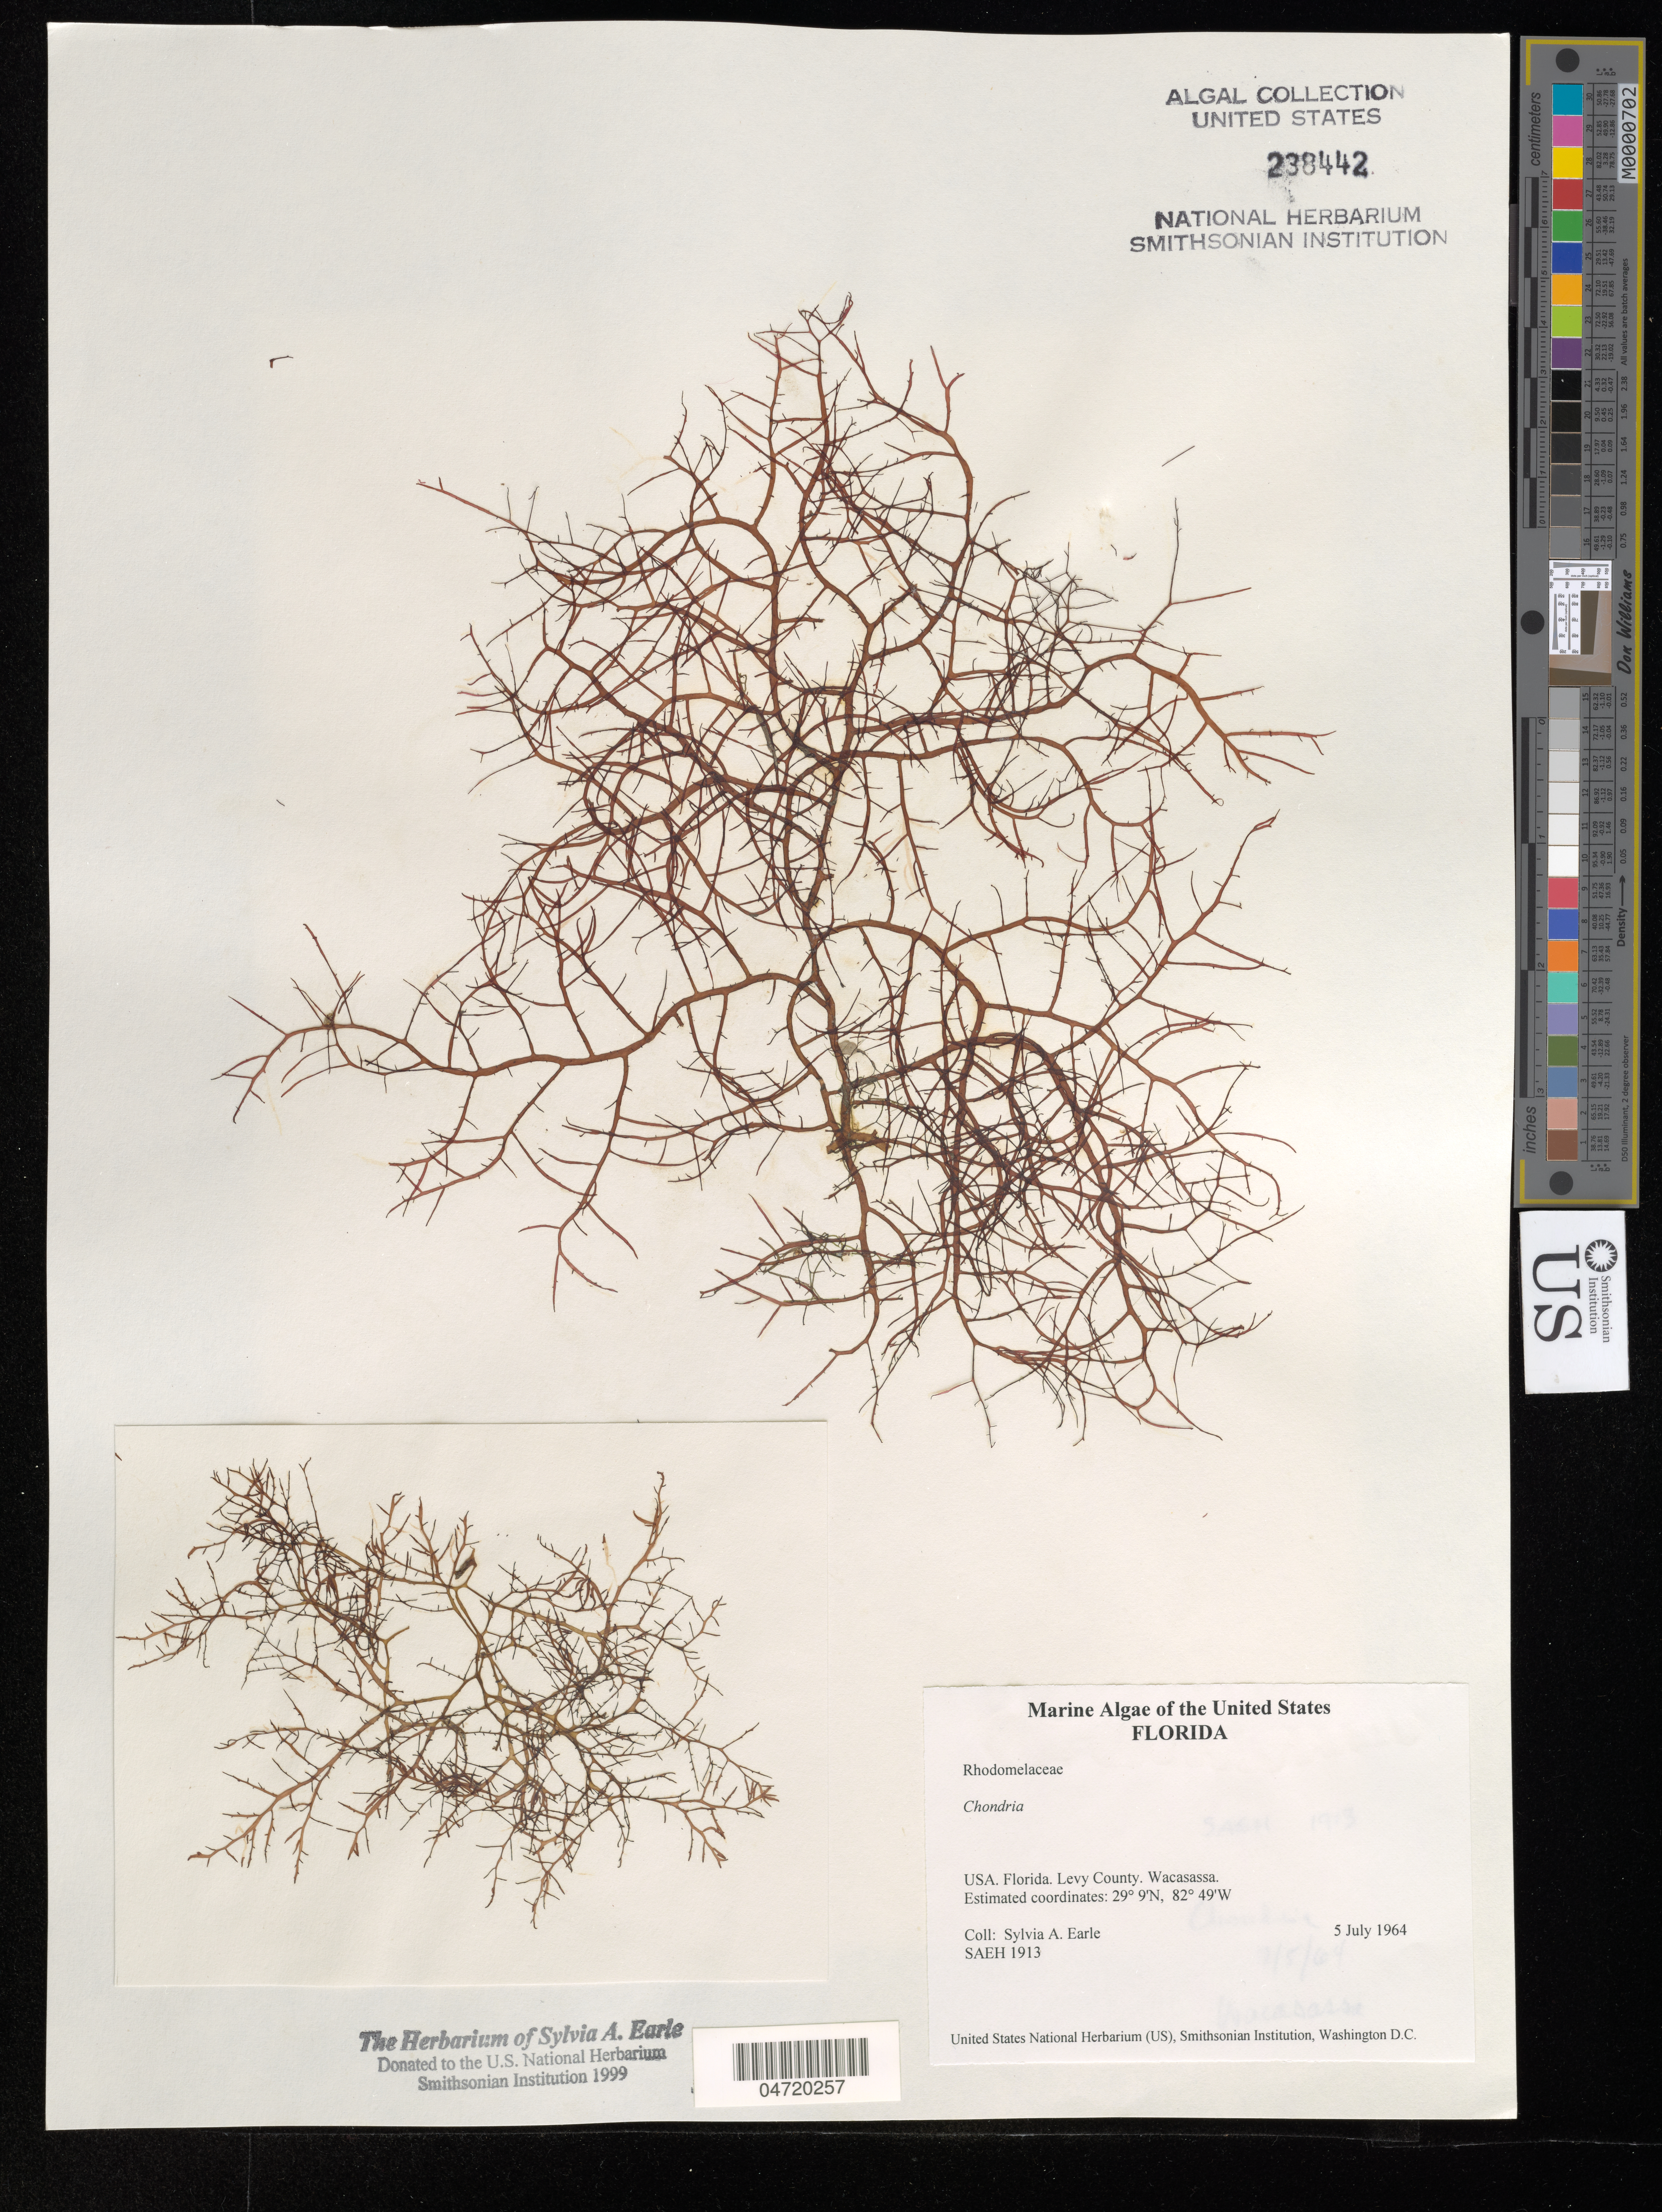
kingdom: Plantae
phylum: Rhodophyta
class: Florideophyceae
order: Ceramiales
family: Rhodomelaceae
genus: Chondria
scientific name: Chondria sp.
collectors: S. A. Earle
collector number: SAEH1913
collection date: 1964-07-05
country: United States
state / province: Florida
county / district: Levy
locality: Levy County. Wacasassa.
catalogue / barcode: US 238442